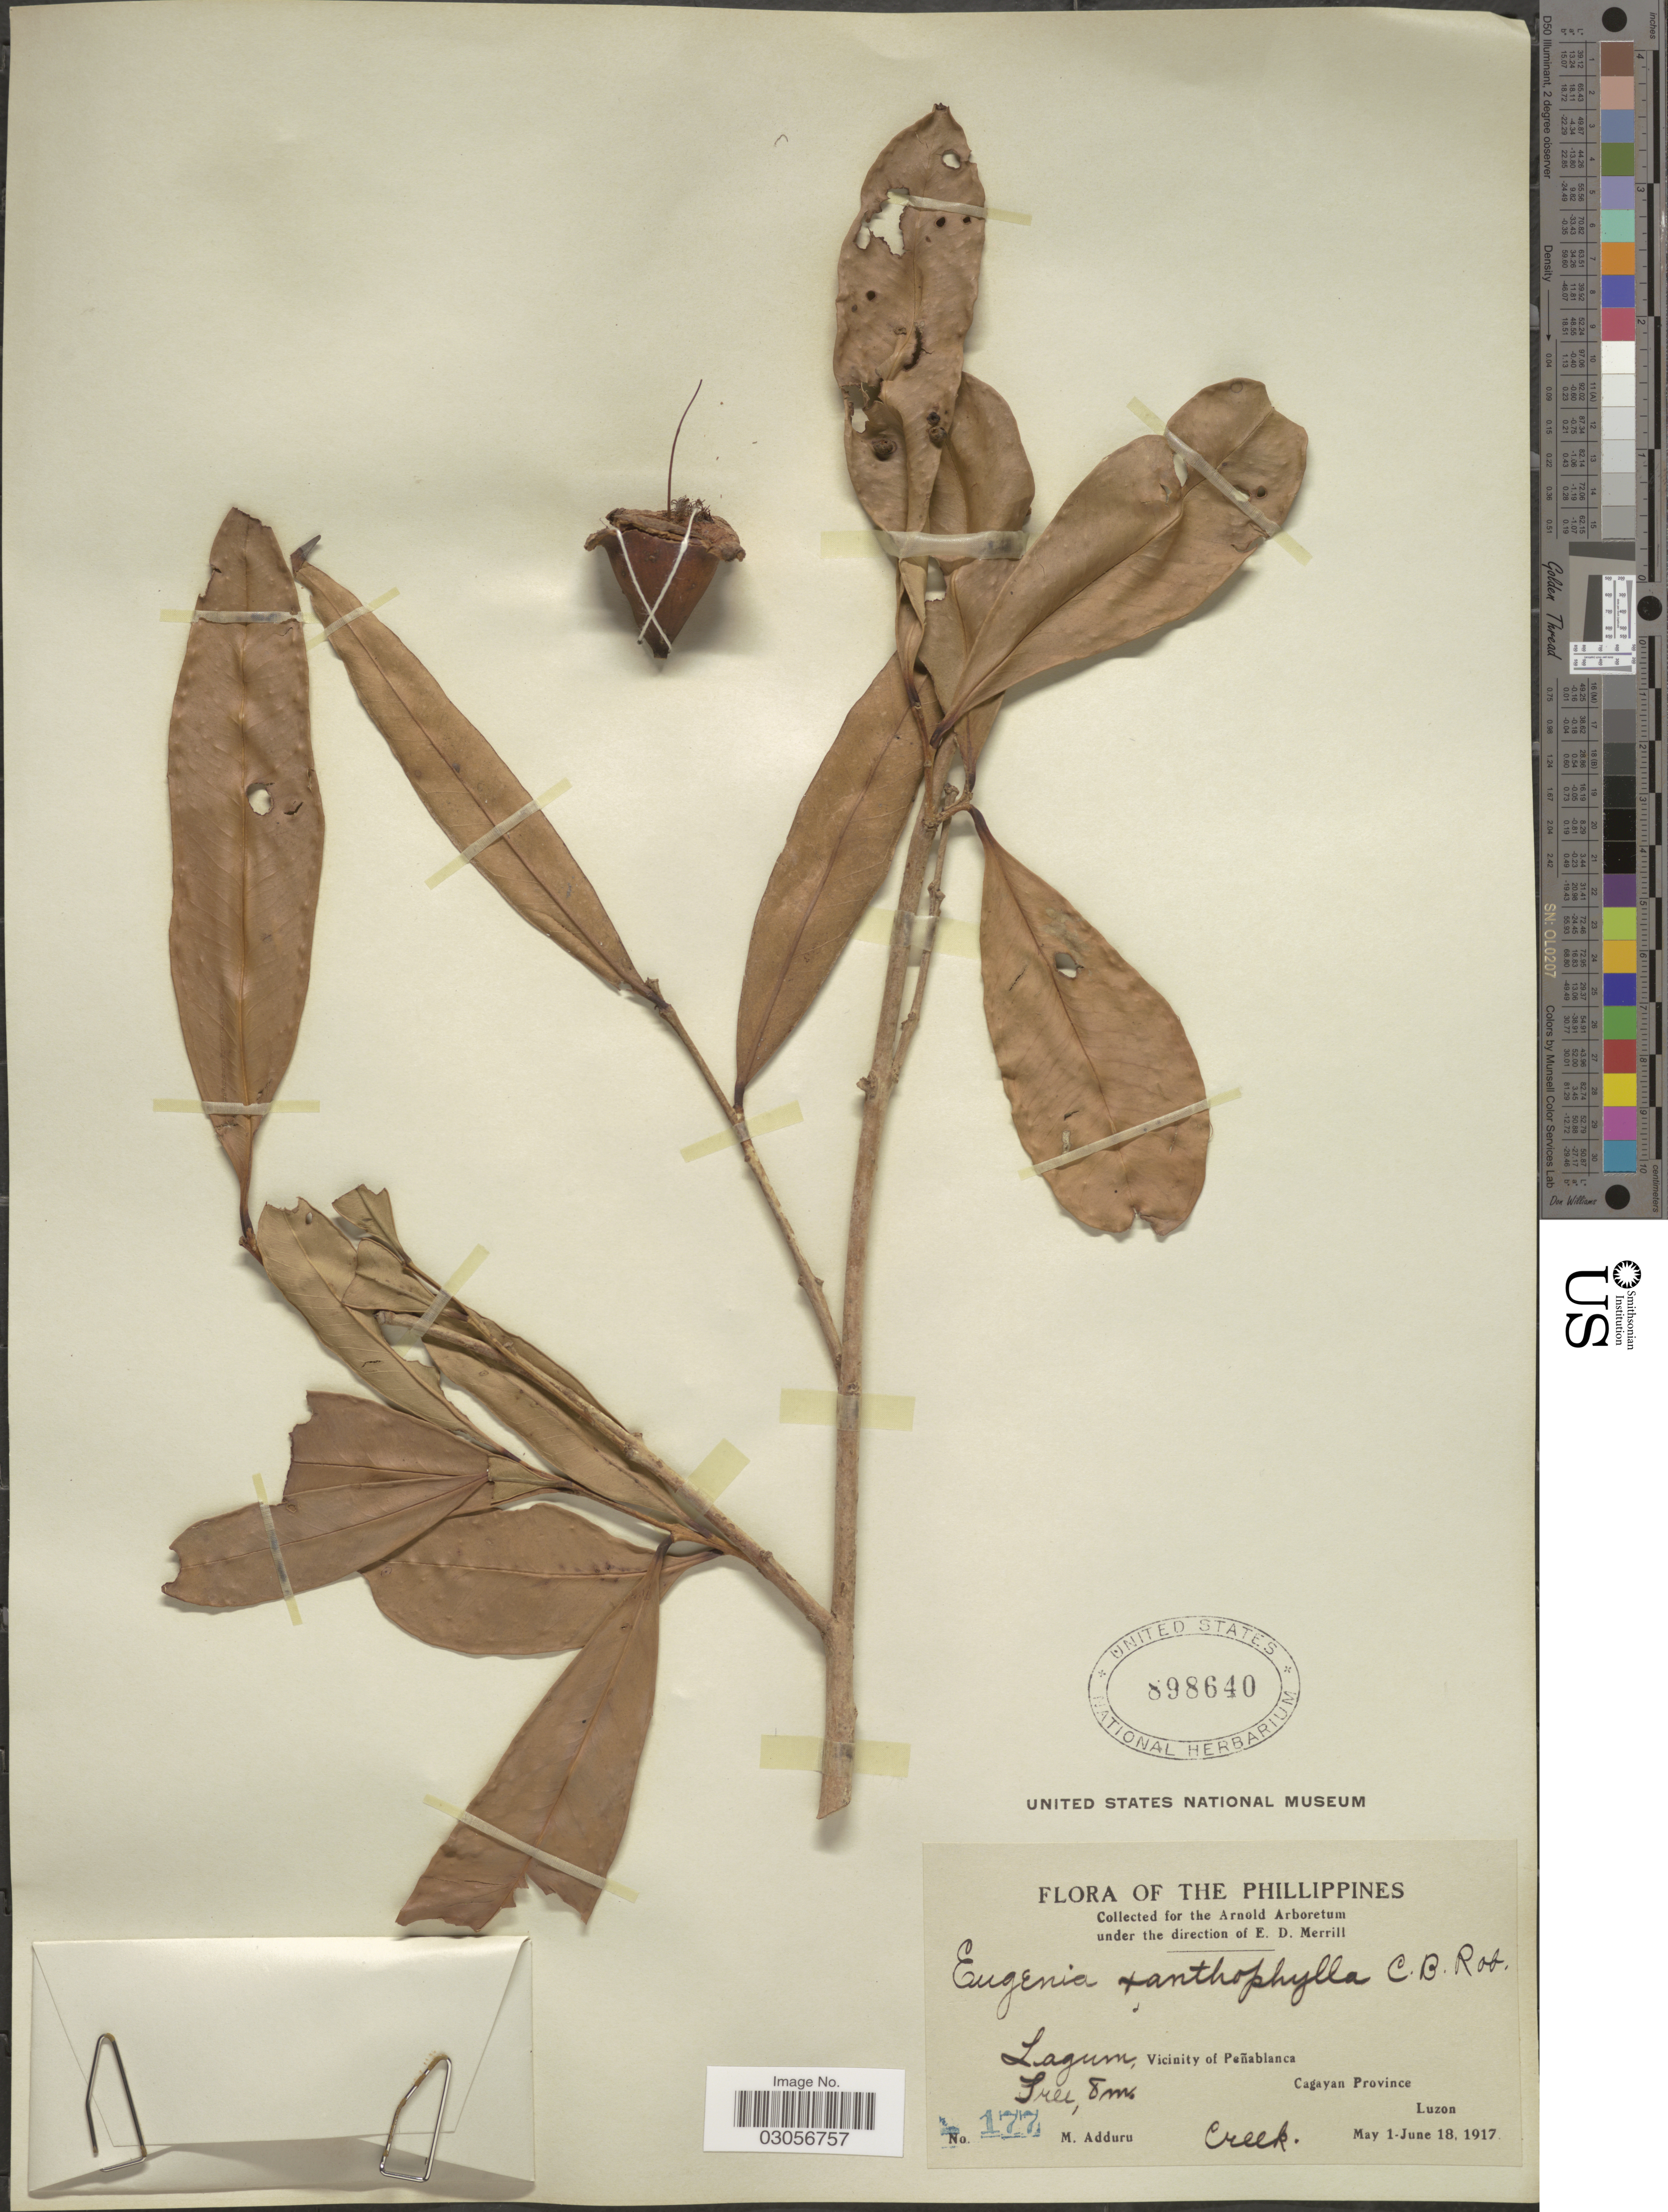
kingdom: Plantae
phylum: Tracheophyta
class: Magnoliopsida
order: Myrtales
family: Myrtaceae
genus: Syzygium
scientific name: Syzygium xanthophyllum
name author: (C.B. Rob.) Merr.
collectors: M. Adduru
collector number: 177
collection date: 1917-05-01/1917-06-18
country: Philippines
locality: Lagum, Vicinity of Peñablanca, Cagayan Province, Luzon.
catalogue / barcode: US 898640